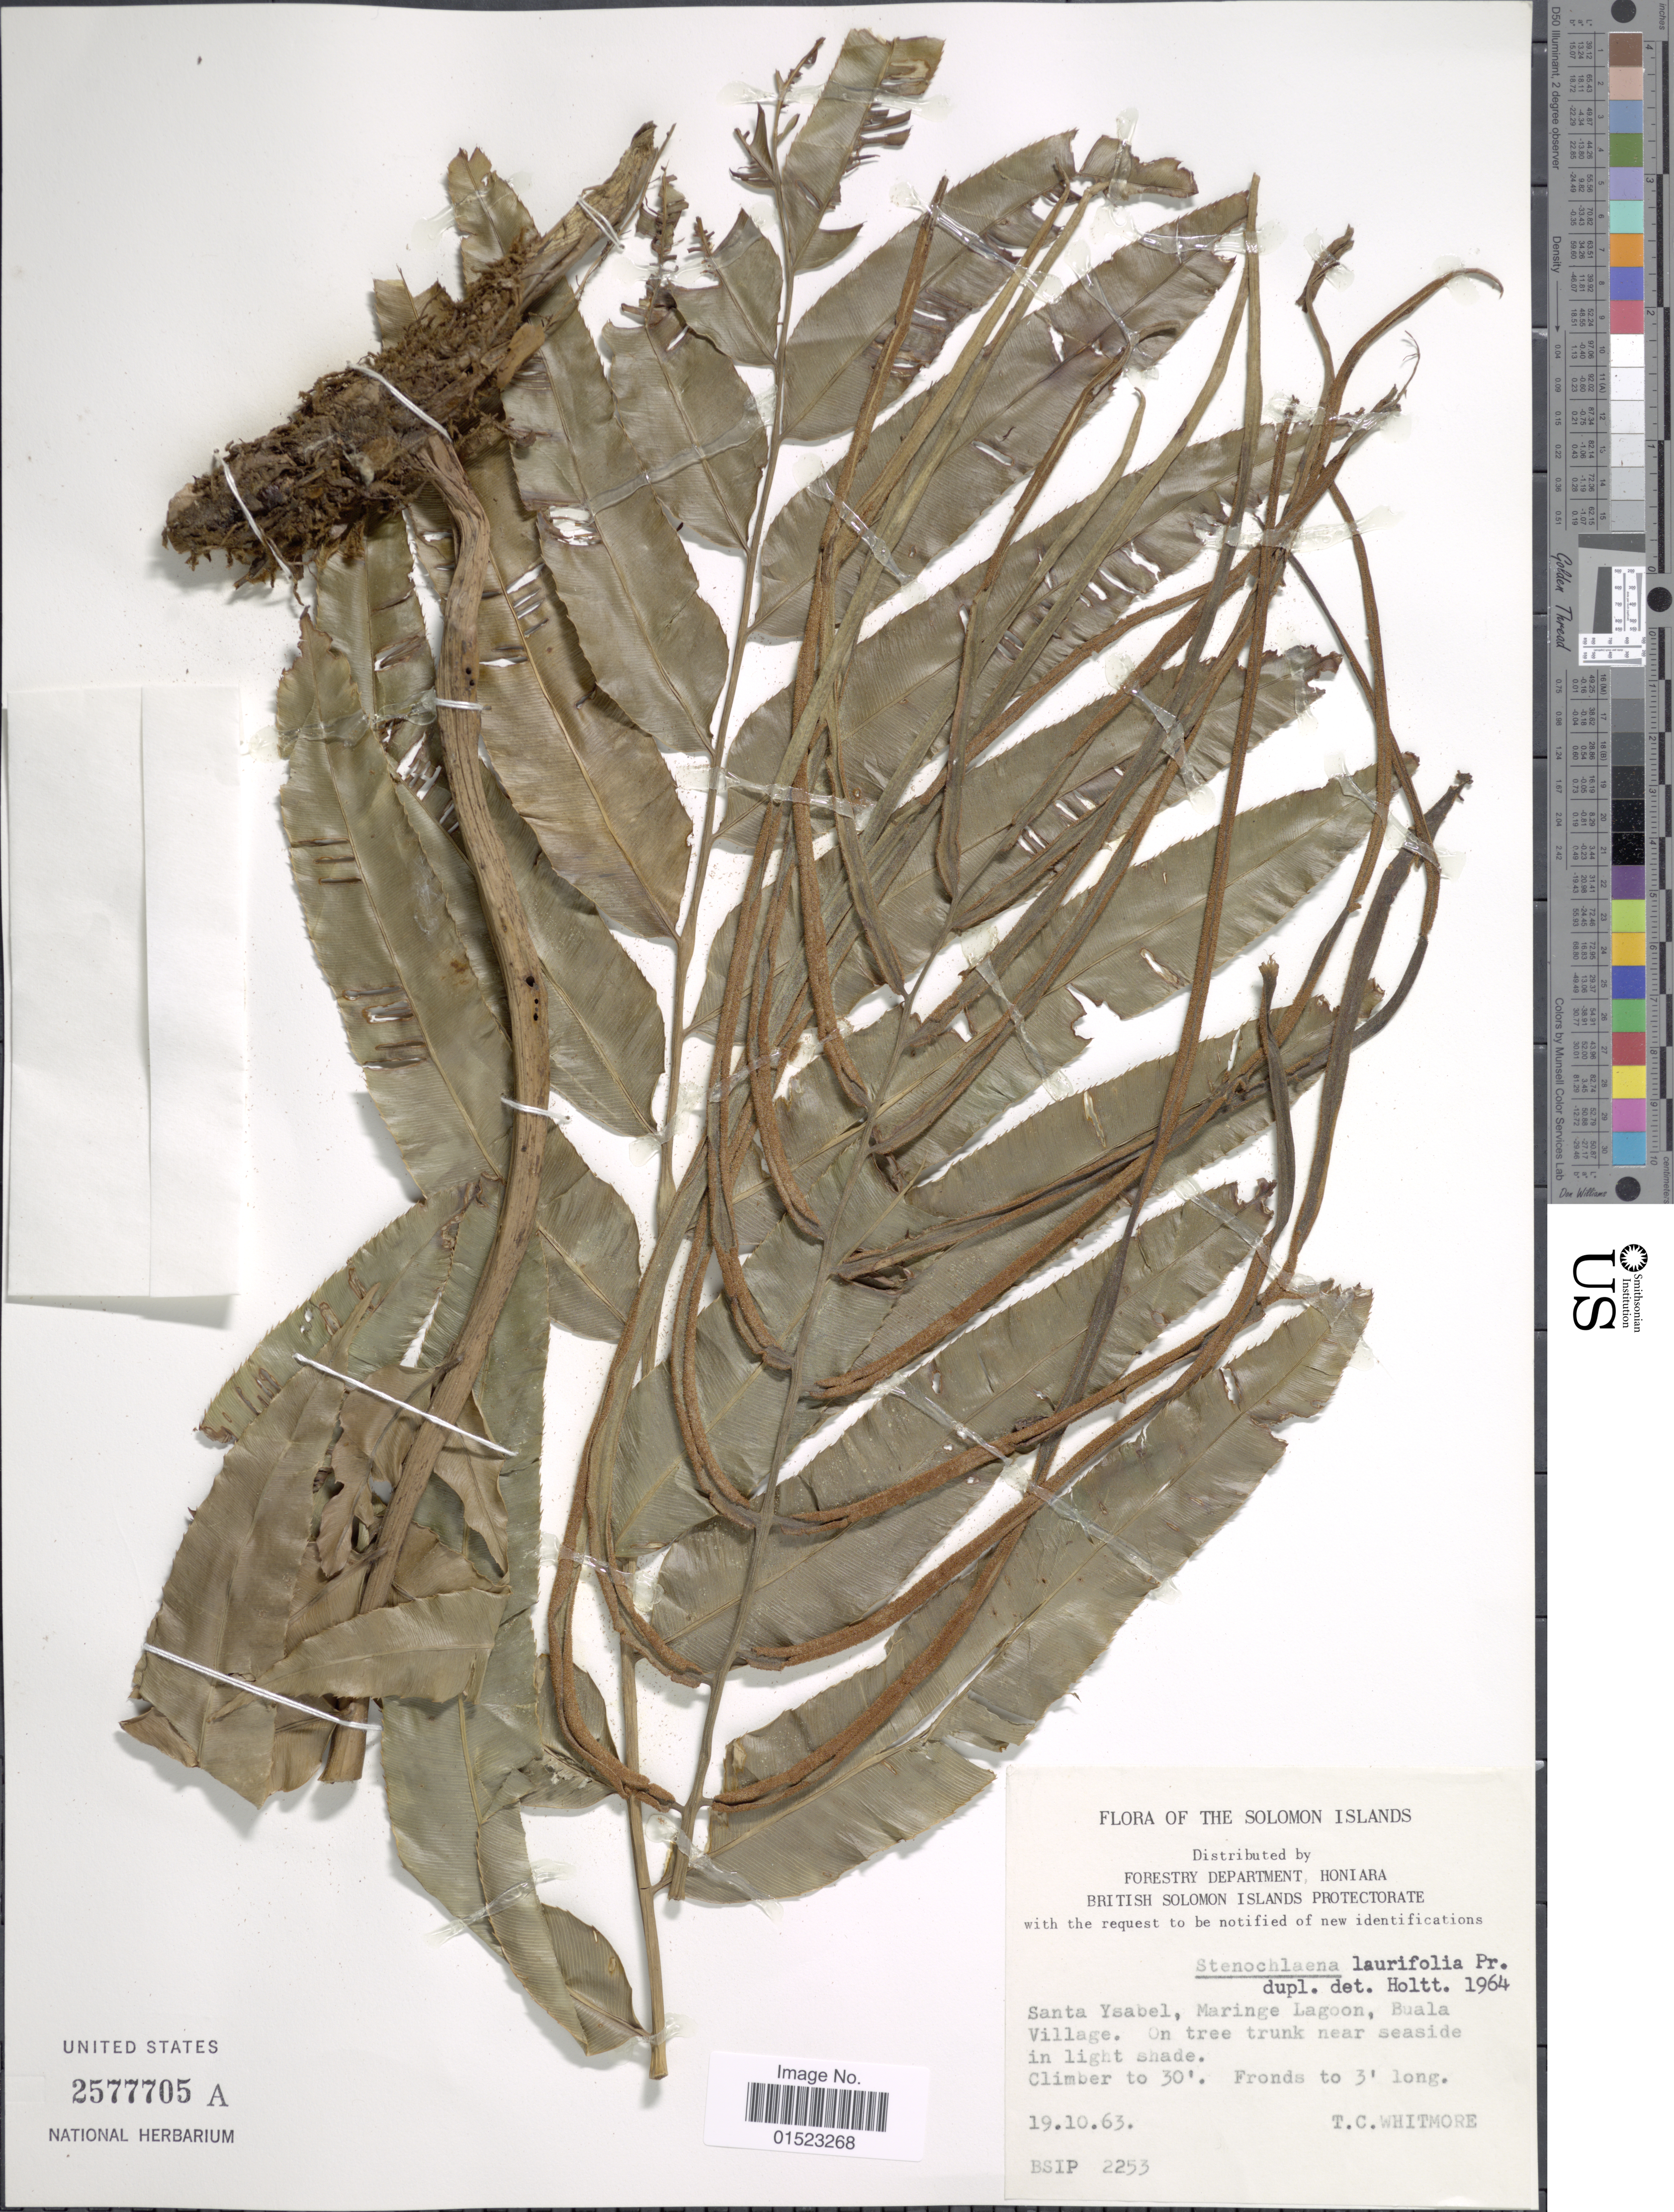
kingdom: Plantae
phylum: Tracheophyta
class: Polypodiopsida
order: Polypodiales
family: Blechnaceae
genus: Stenochlaena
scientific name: Stenochlaena laurifolia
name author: C. Presl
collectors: T. C. Whitmore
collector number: BSIP 2253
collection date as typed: Transcribed d/m/y: 19/10/63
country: Solomon Islands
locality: Santa Ysabel, Maringe Lagoon, Buala Village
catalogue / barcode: US 2577705A